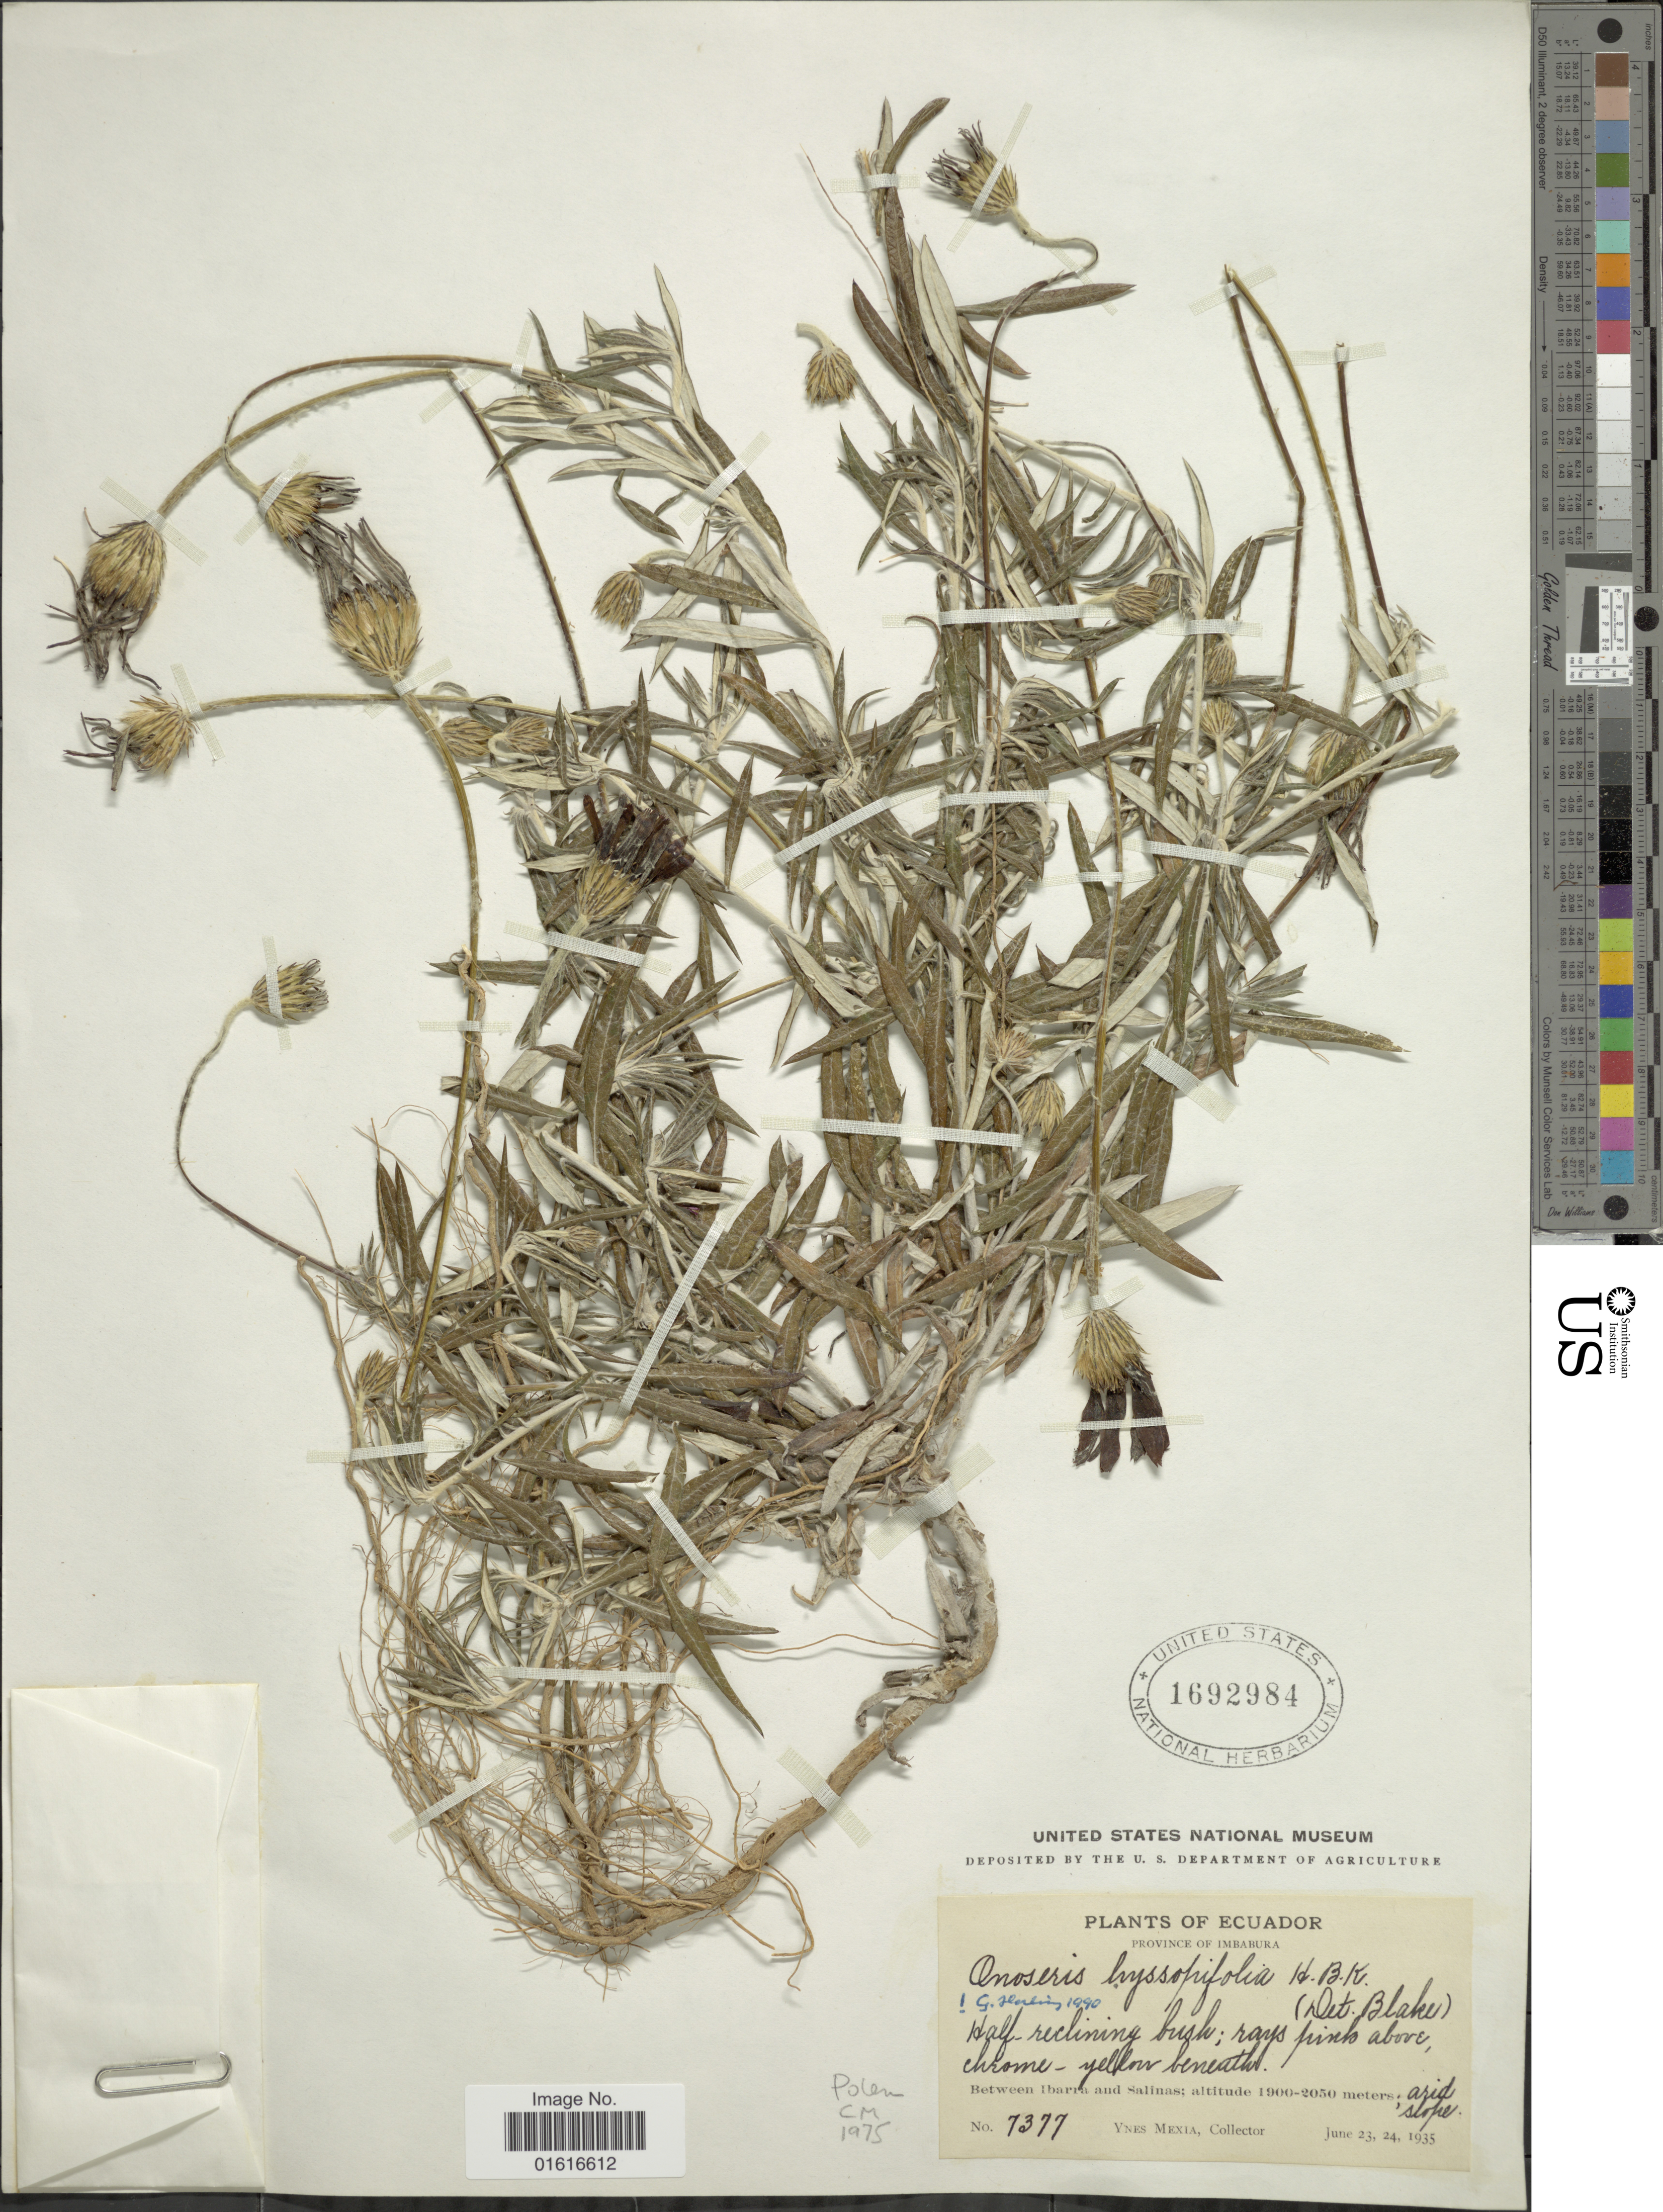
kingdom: Plantae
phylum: Tracheophyta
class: Magnoliopsida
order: Asterales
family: Asteraceae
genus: Onoseris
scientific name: Onoseris hyssopifolia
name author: Kunth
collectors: Y. Mexia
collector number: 7377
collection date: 1935-06-23/1935-06-24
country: Ecuador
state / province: Imbabura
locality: Between Ibarra and Salinas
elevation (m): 1900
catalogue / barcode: US 1692984